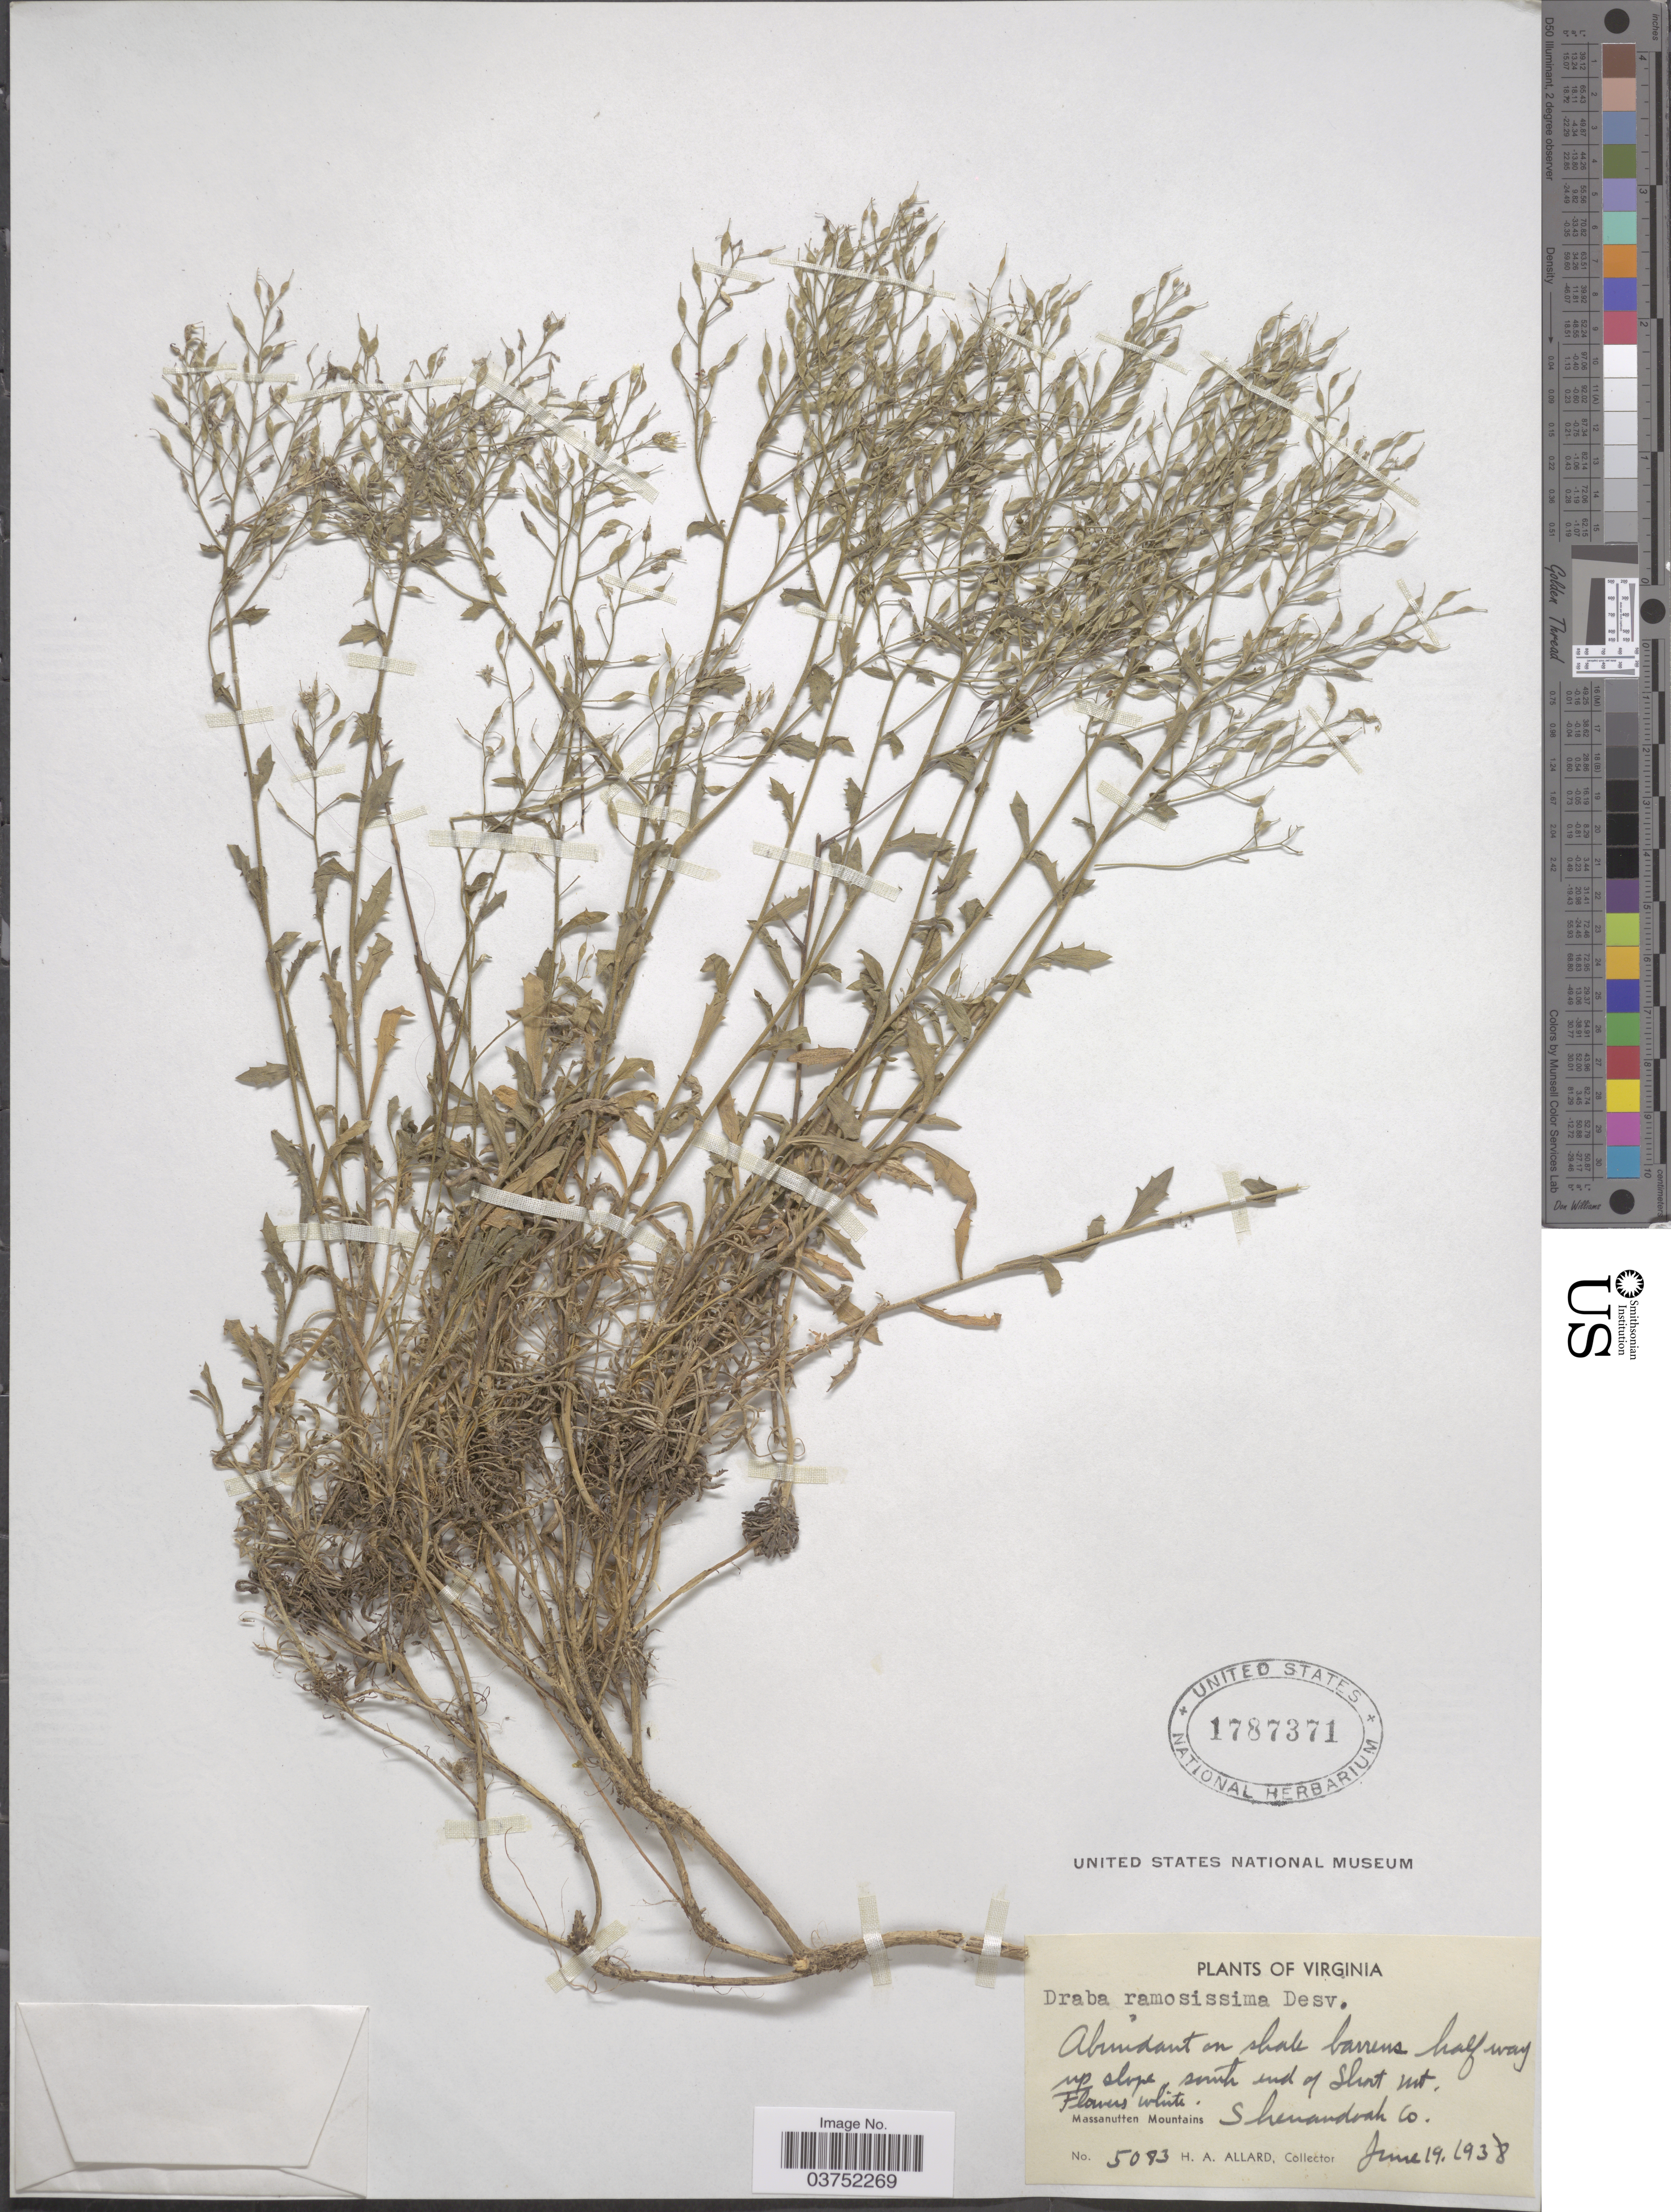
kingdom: Plantae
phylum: Tracheophyta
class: Magnoliopsida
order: Brassicales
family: Brassicaceae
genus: Draba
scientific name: Draba ramosissima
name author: Desv.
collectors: H. A. Allard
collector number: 5083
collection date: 1938-06-19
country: United States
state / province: Virginia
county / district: Shenandoah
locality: Abundant on shale barrens half way up slope, south end of Short Mt. Massanutten Mountains. Shenandoah Co.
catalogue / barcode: US 1787371